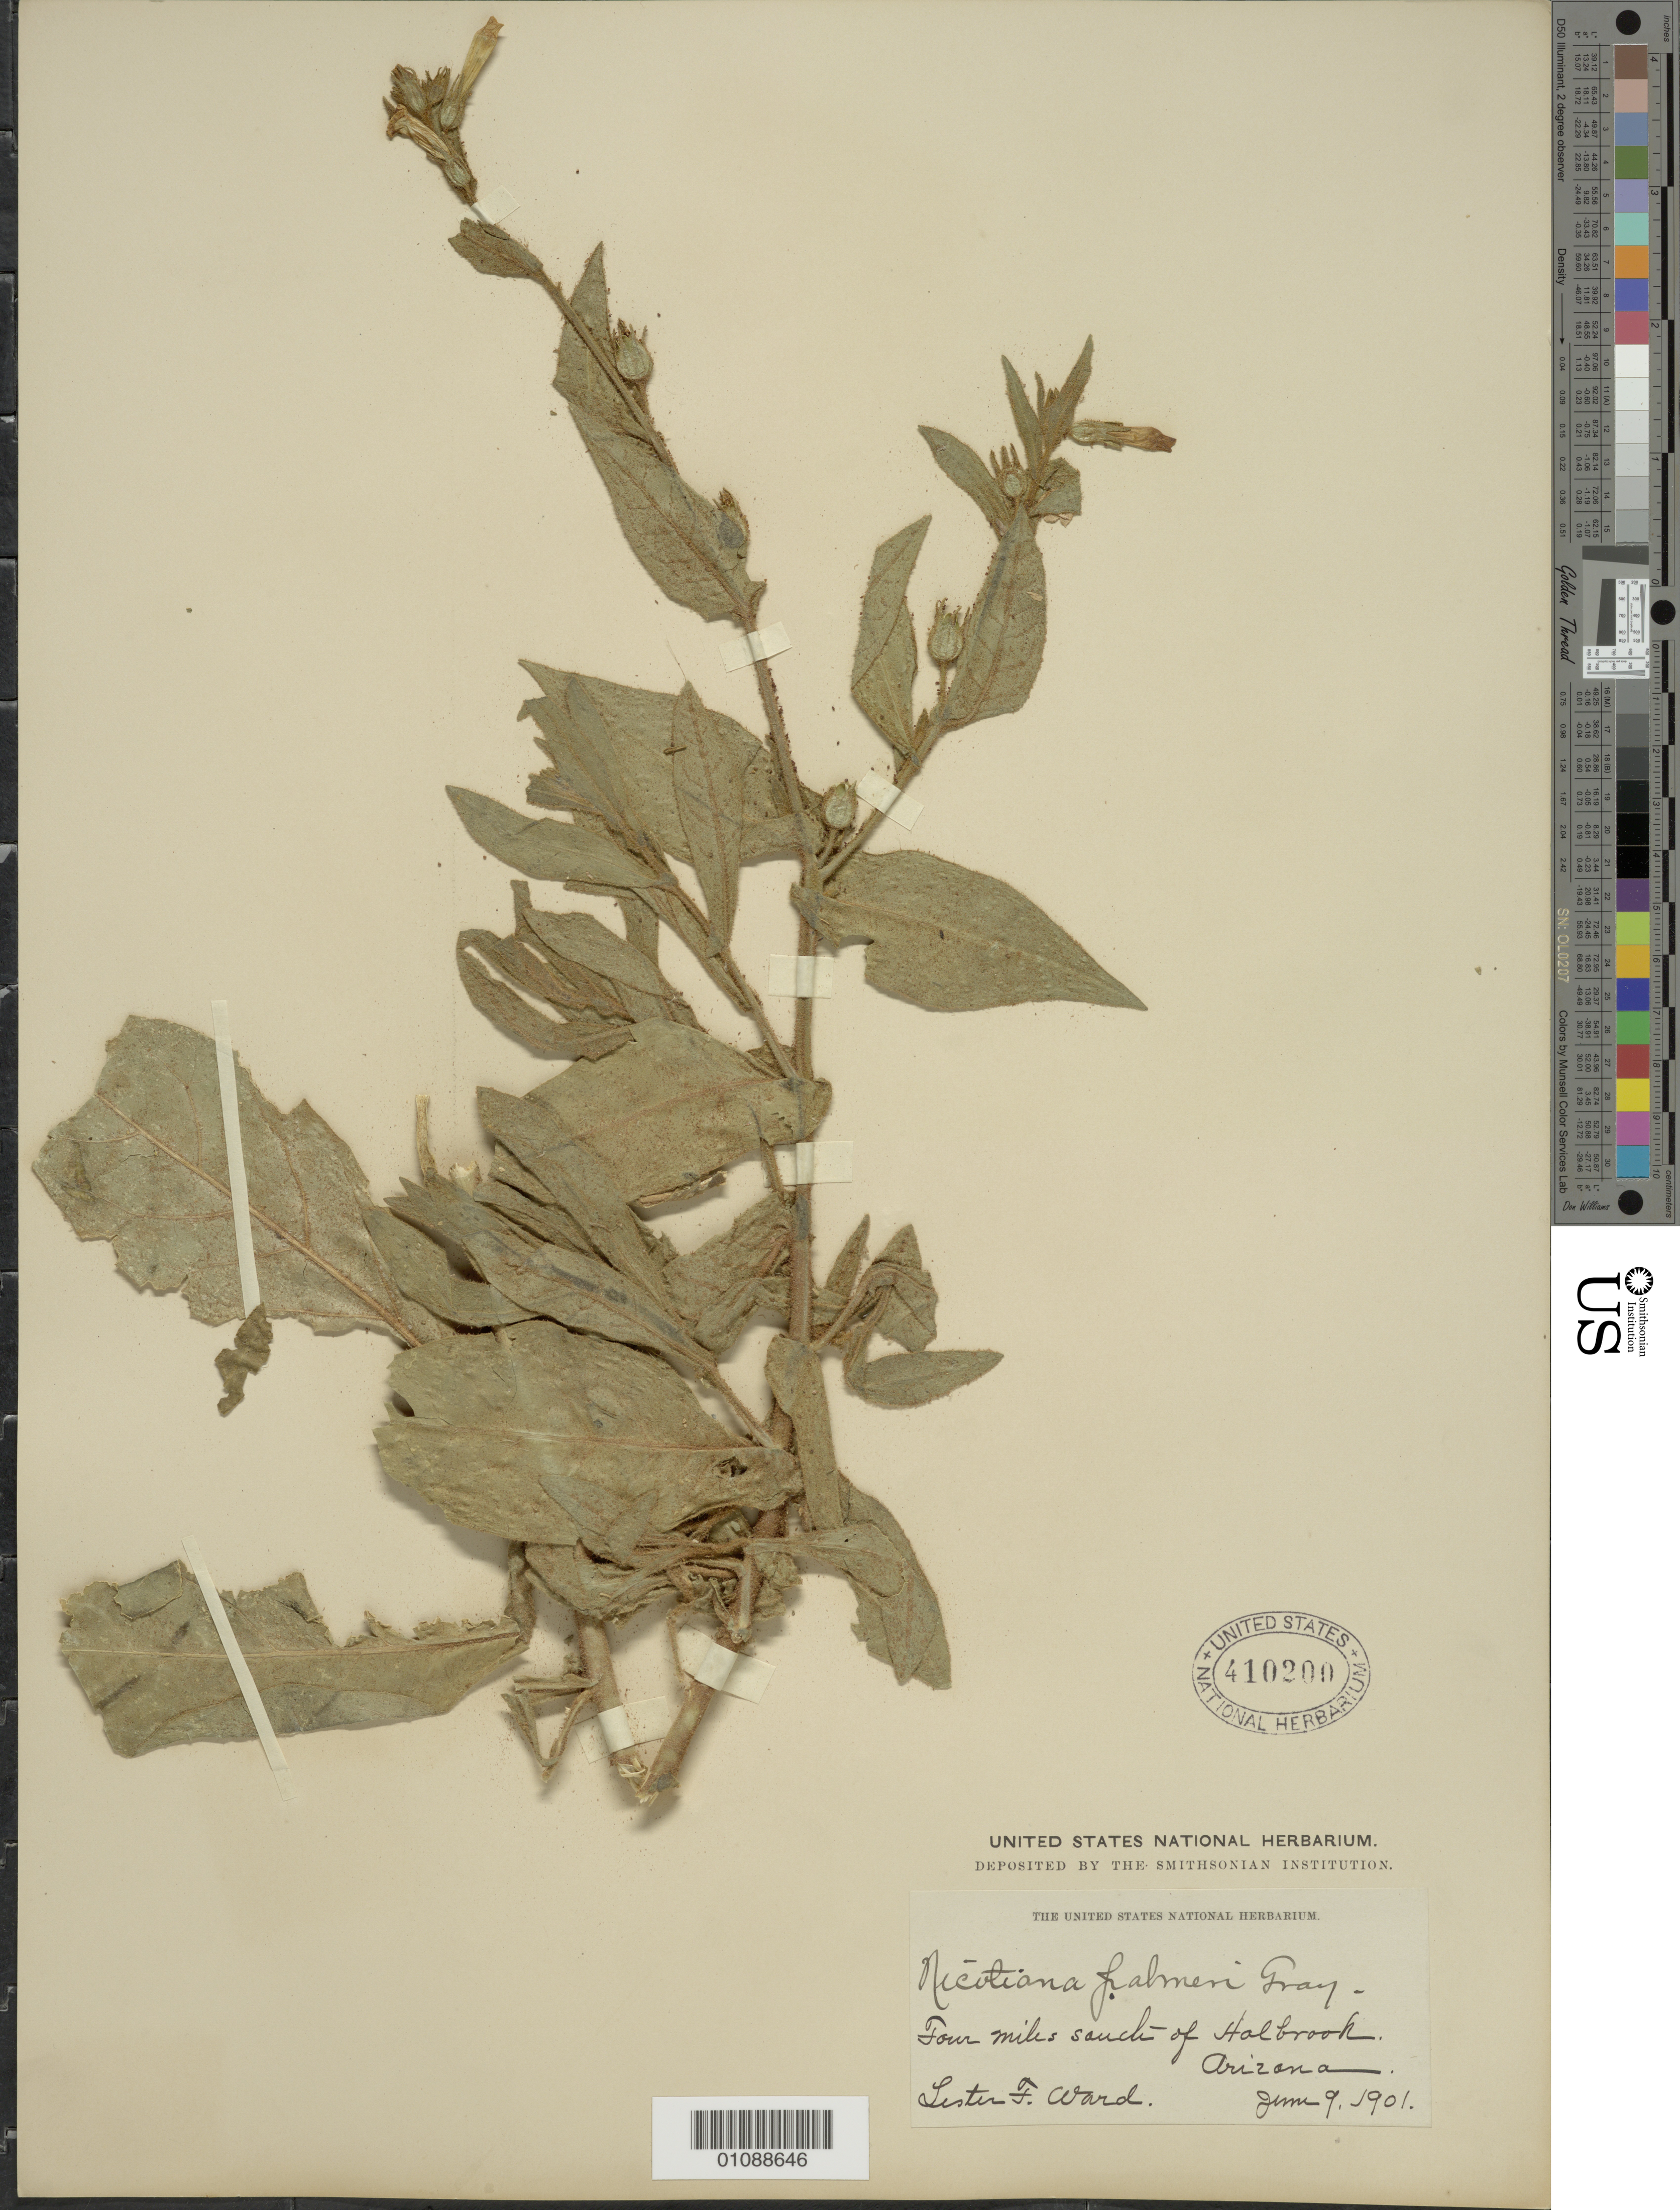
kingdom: Plantae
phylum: Tracheophyta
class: Magnoliopsida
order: Solanales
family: Solanaceae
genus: Nicotiana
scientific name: Nicotiana trigonophylla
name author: Dunal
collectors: L. F. Ward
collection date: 1901-06-09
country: United States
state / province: Arizona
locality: Four miles south of Holbrook.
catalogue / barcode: US 410200